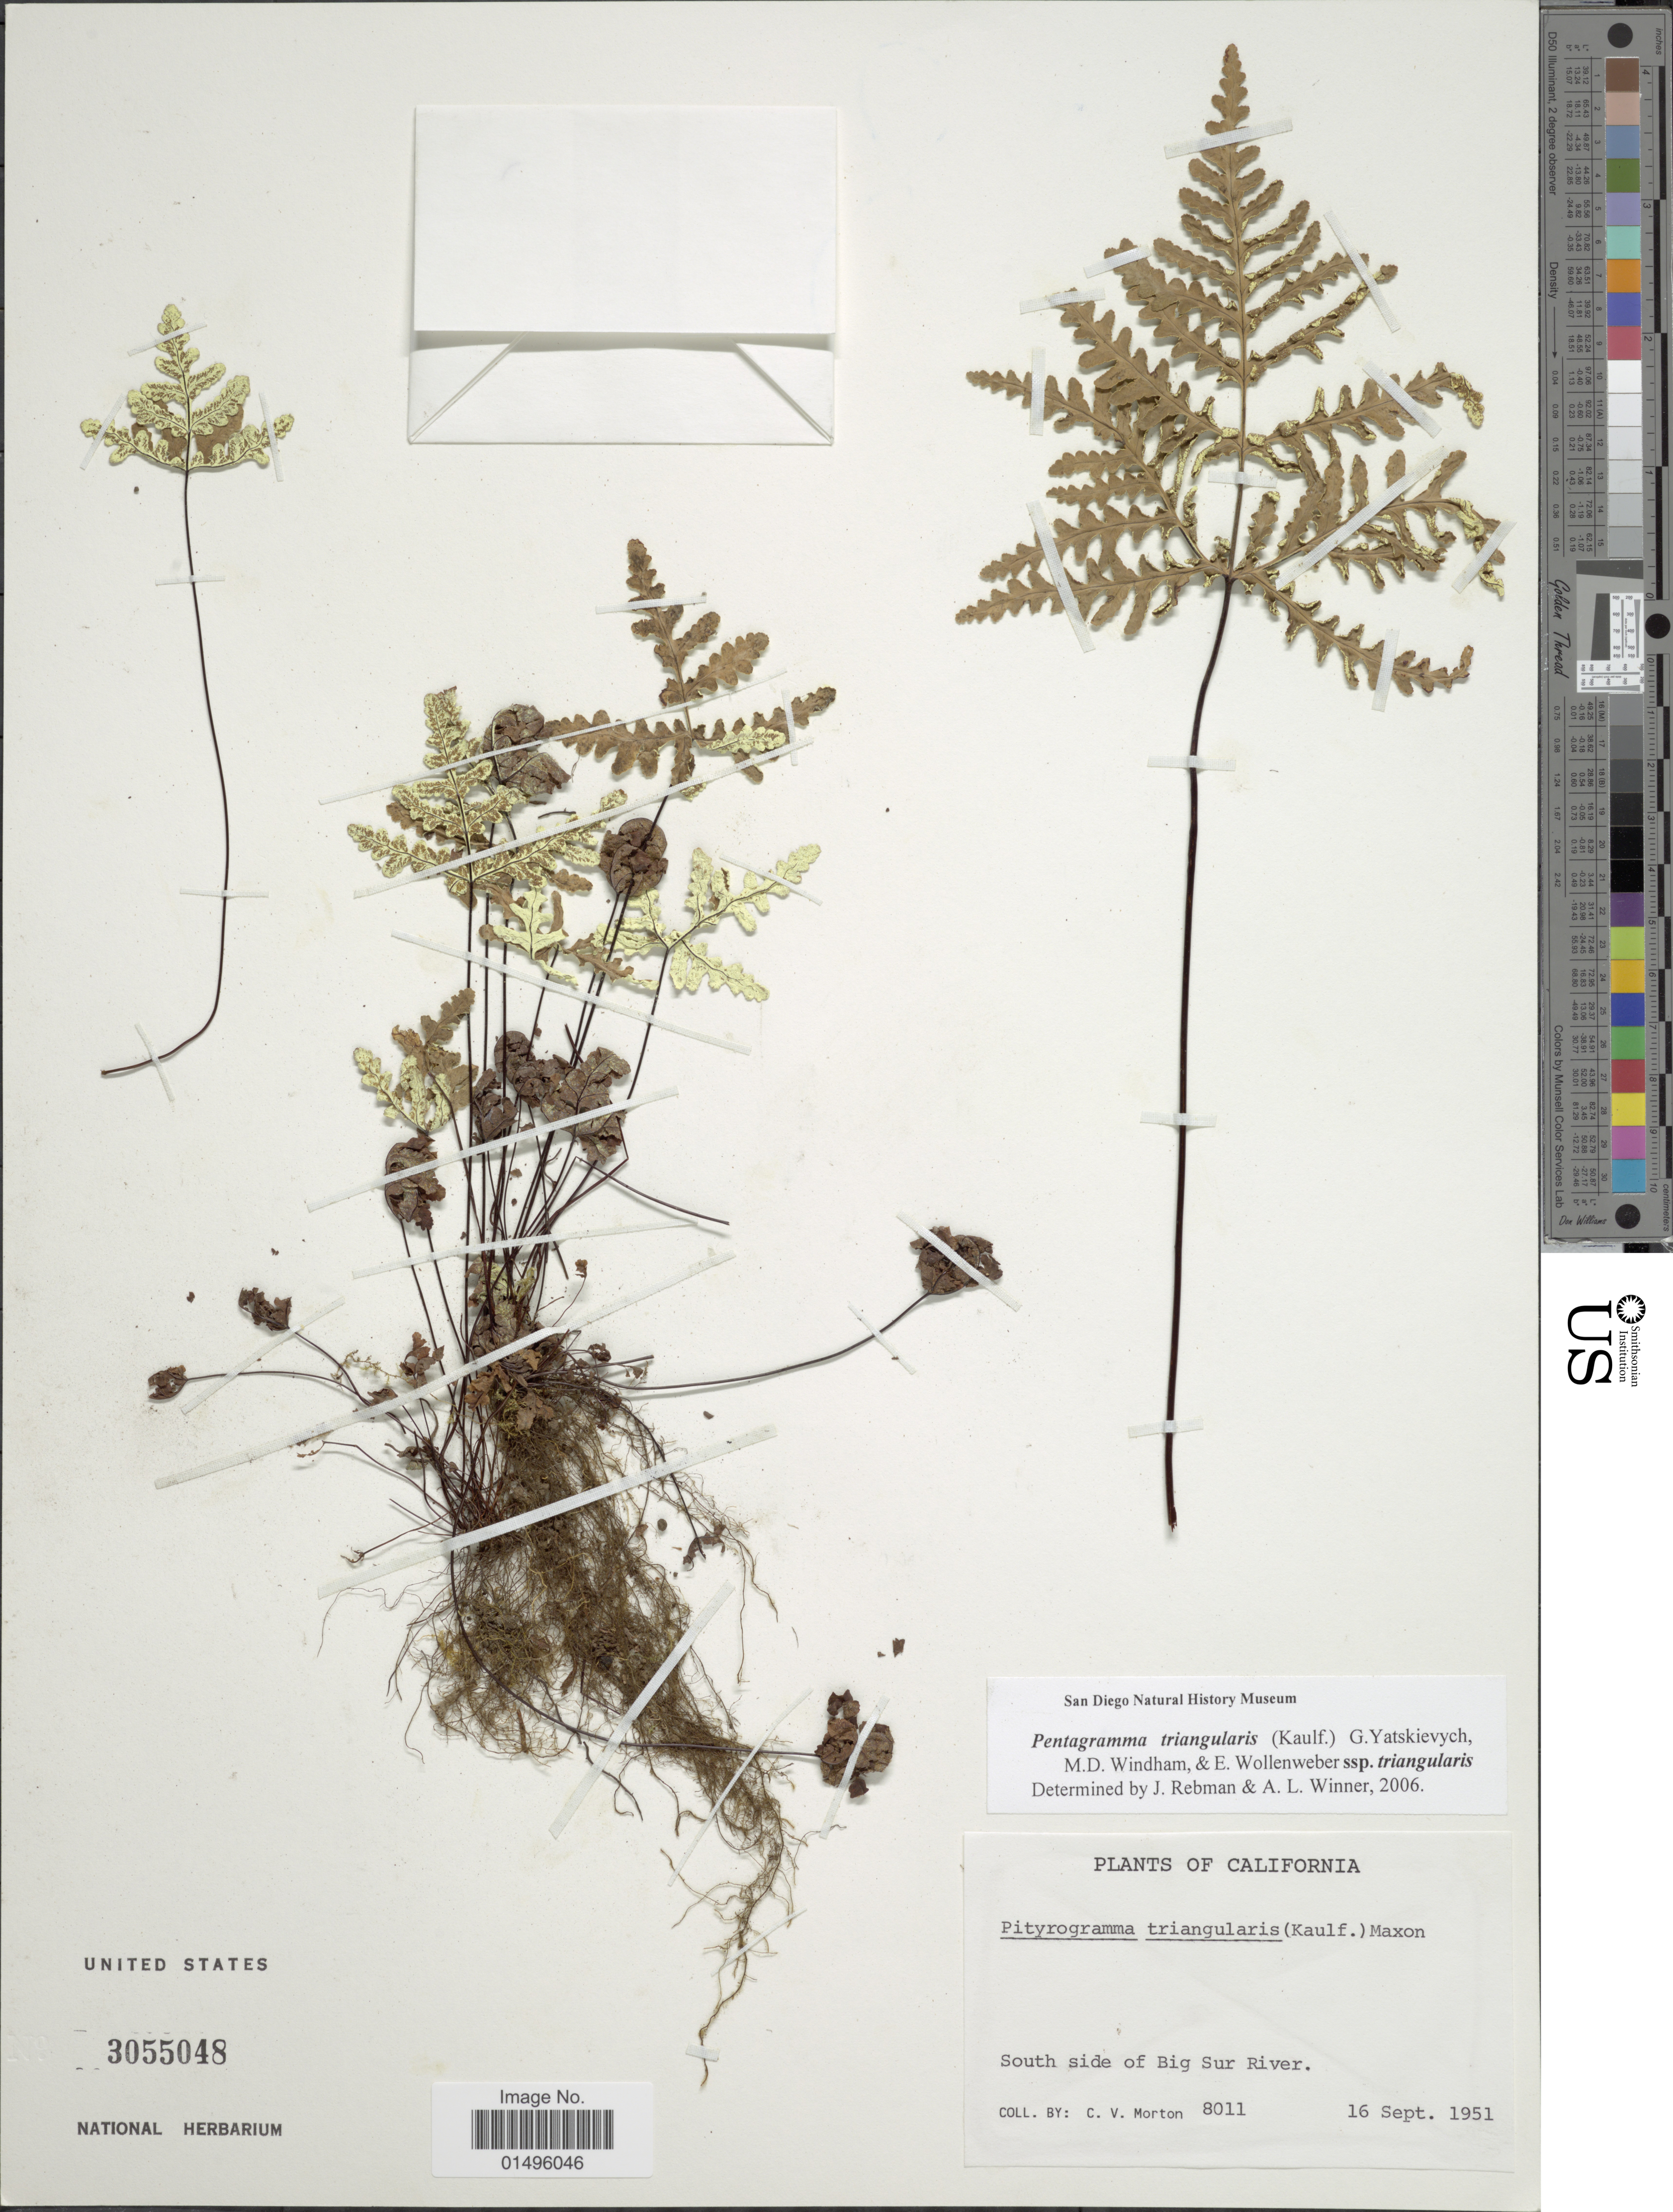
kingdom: Plantae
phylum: Tracheophyta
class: Polypodiopsida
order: Polypodiales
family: Pteridaceae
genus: Pentagramma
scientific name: Pentagramma triangularis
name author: (Kaulf.) Yatsk. et al.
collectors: C. V. Morton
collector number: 8011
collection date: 1951-09-16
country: United States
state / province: California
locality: California, South side of Big Sur River.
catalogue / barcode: US 3055048